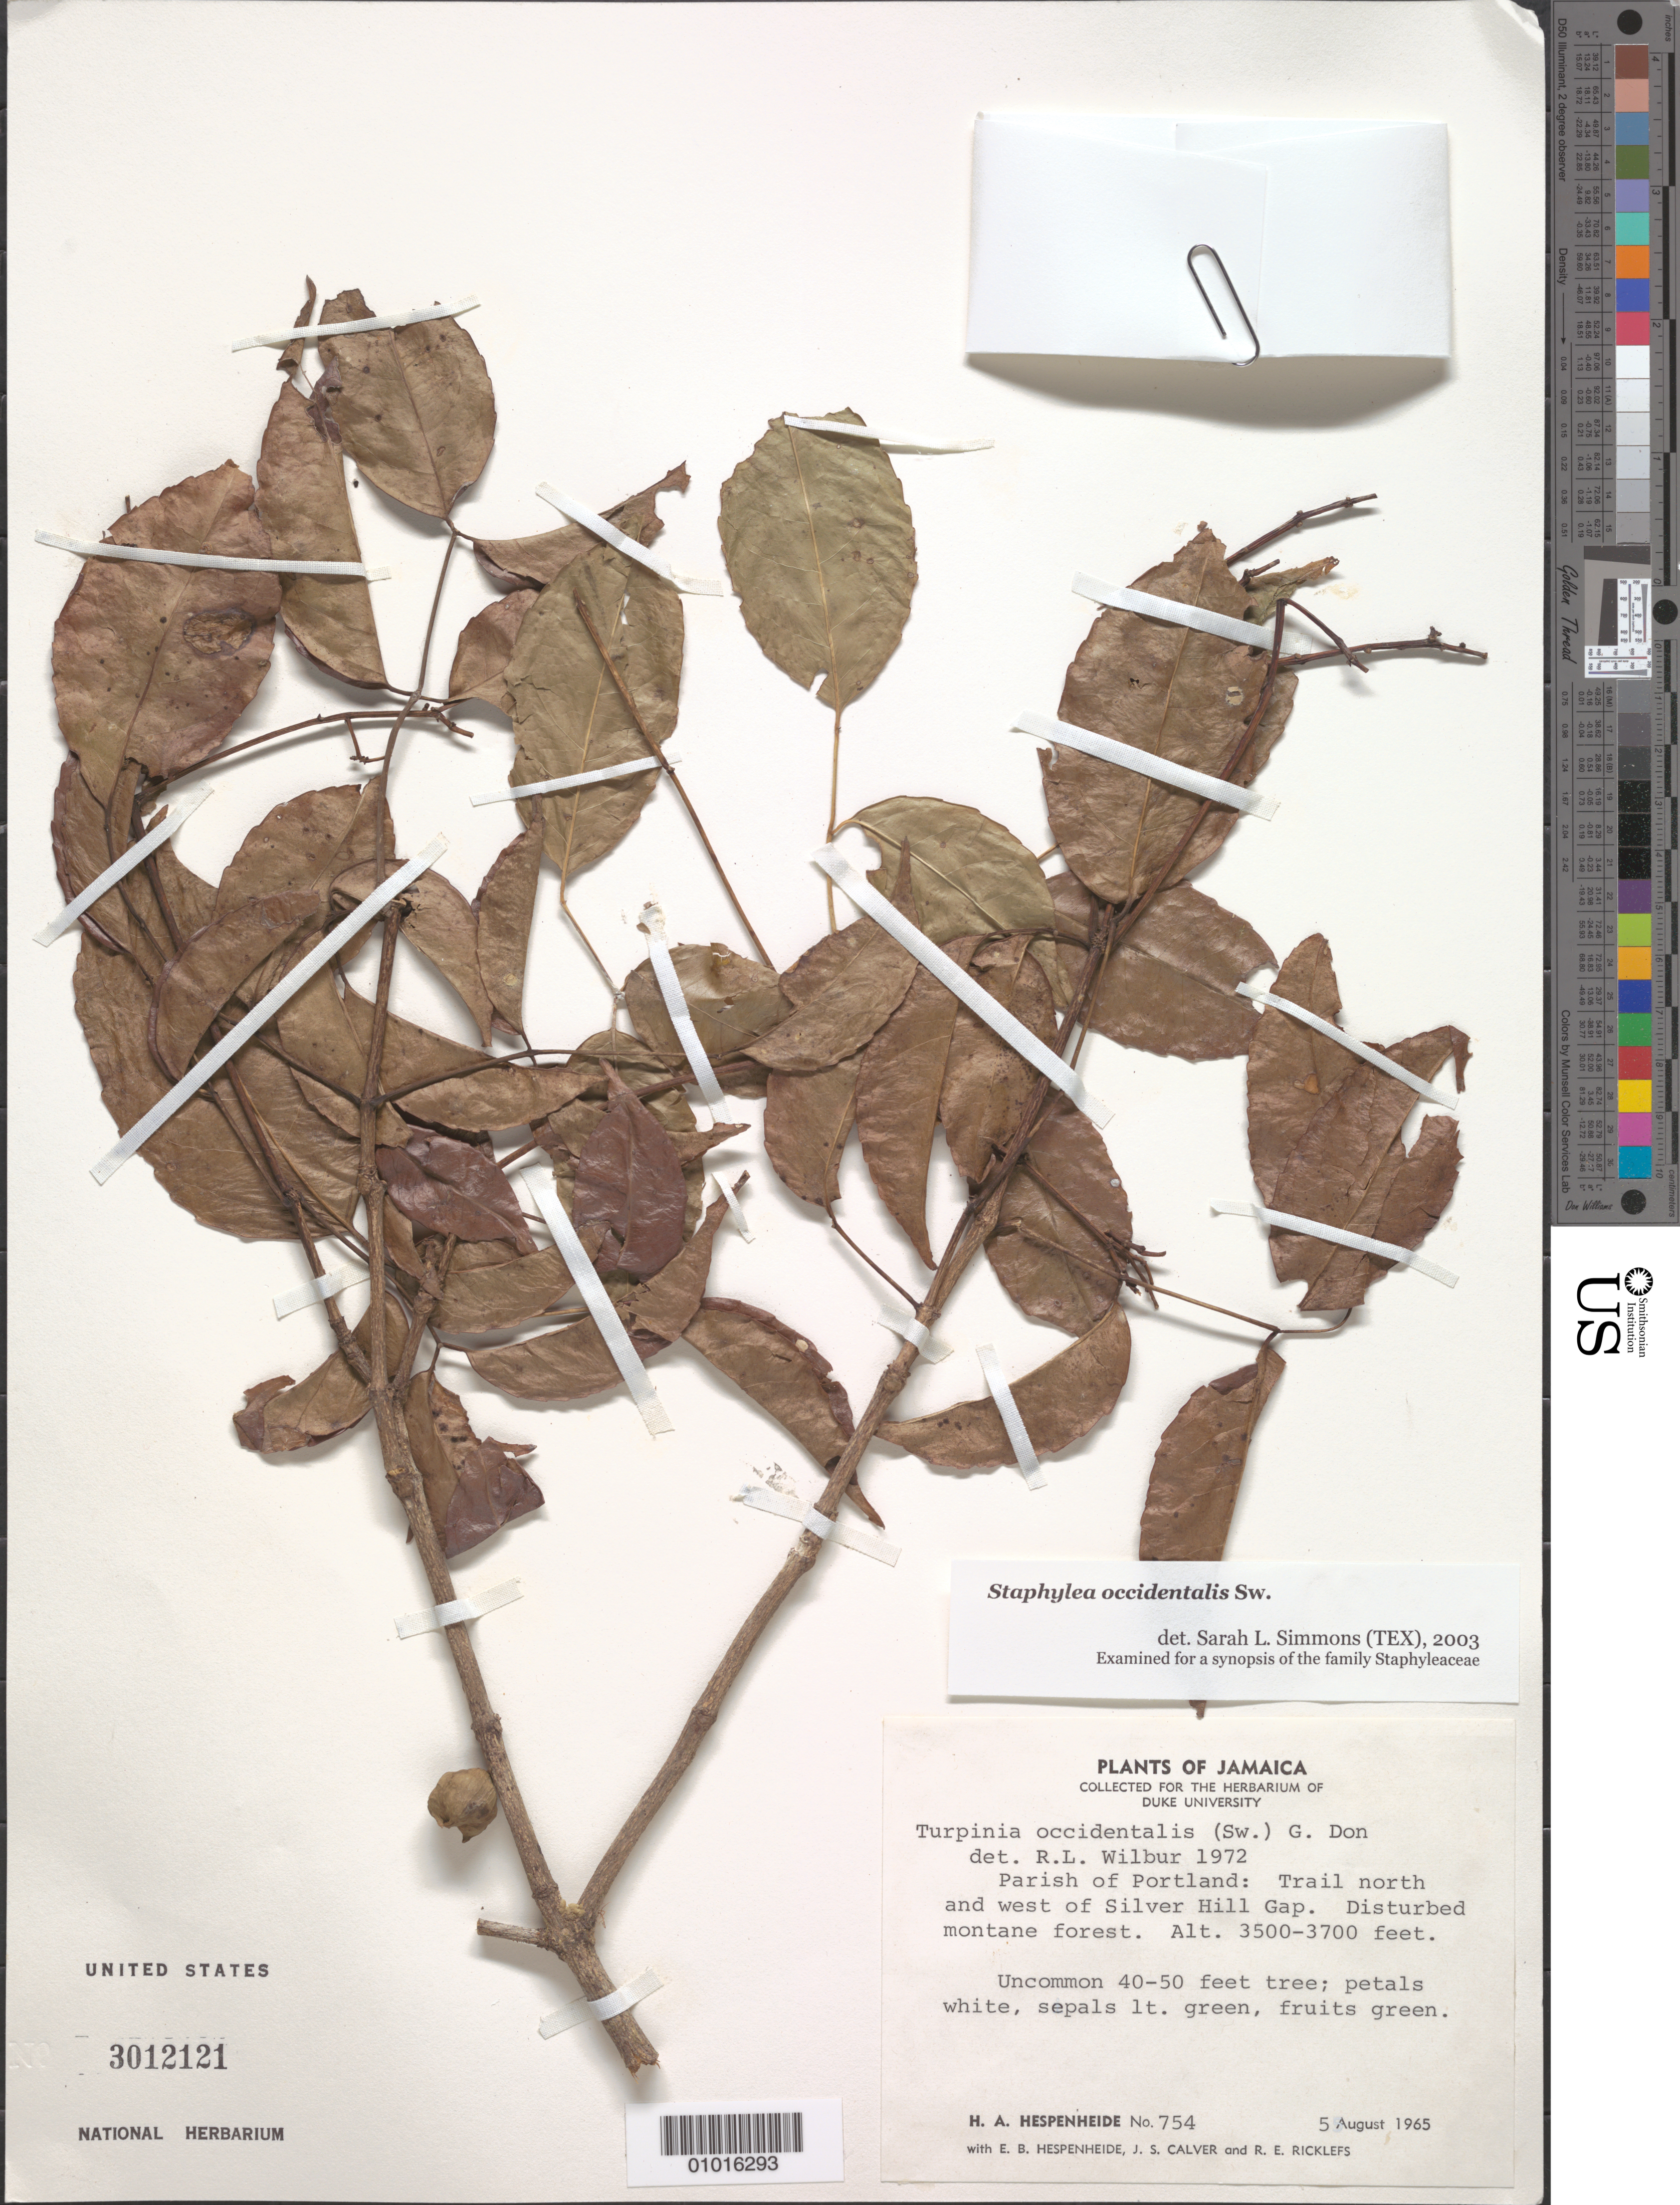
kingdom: Plantae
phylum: Tracheophyta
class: Magnoliopsida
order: Crossosomatales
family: Staphyleaceae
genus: Staphylea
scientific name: Staphylea occidentalis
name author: Sw.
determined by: Simmons, S. L.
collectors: H. A. Hespenheide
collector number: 754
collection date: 1965-08-05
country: Jamaica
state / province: Portland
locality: Silver Hill Gap, trail north and west.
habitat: Disturbed montane forest.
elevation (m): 1067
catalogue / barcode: US 3012121